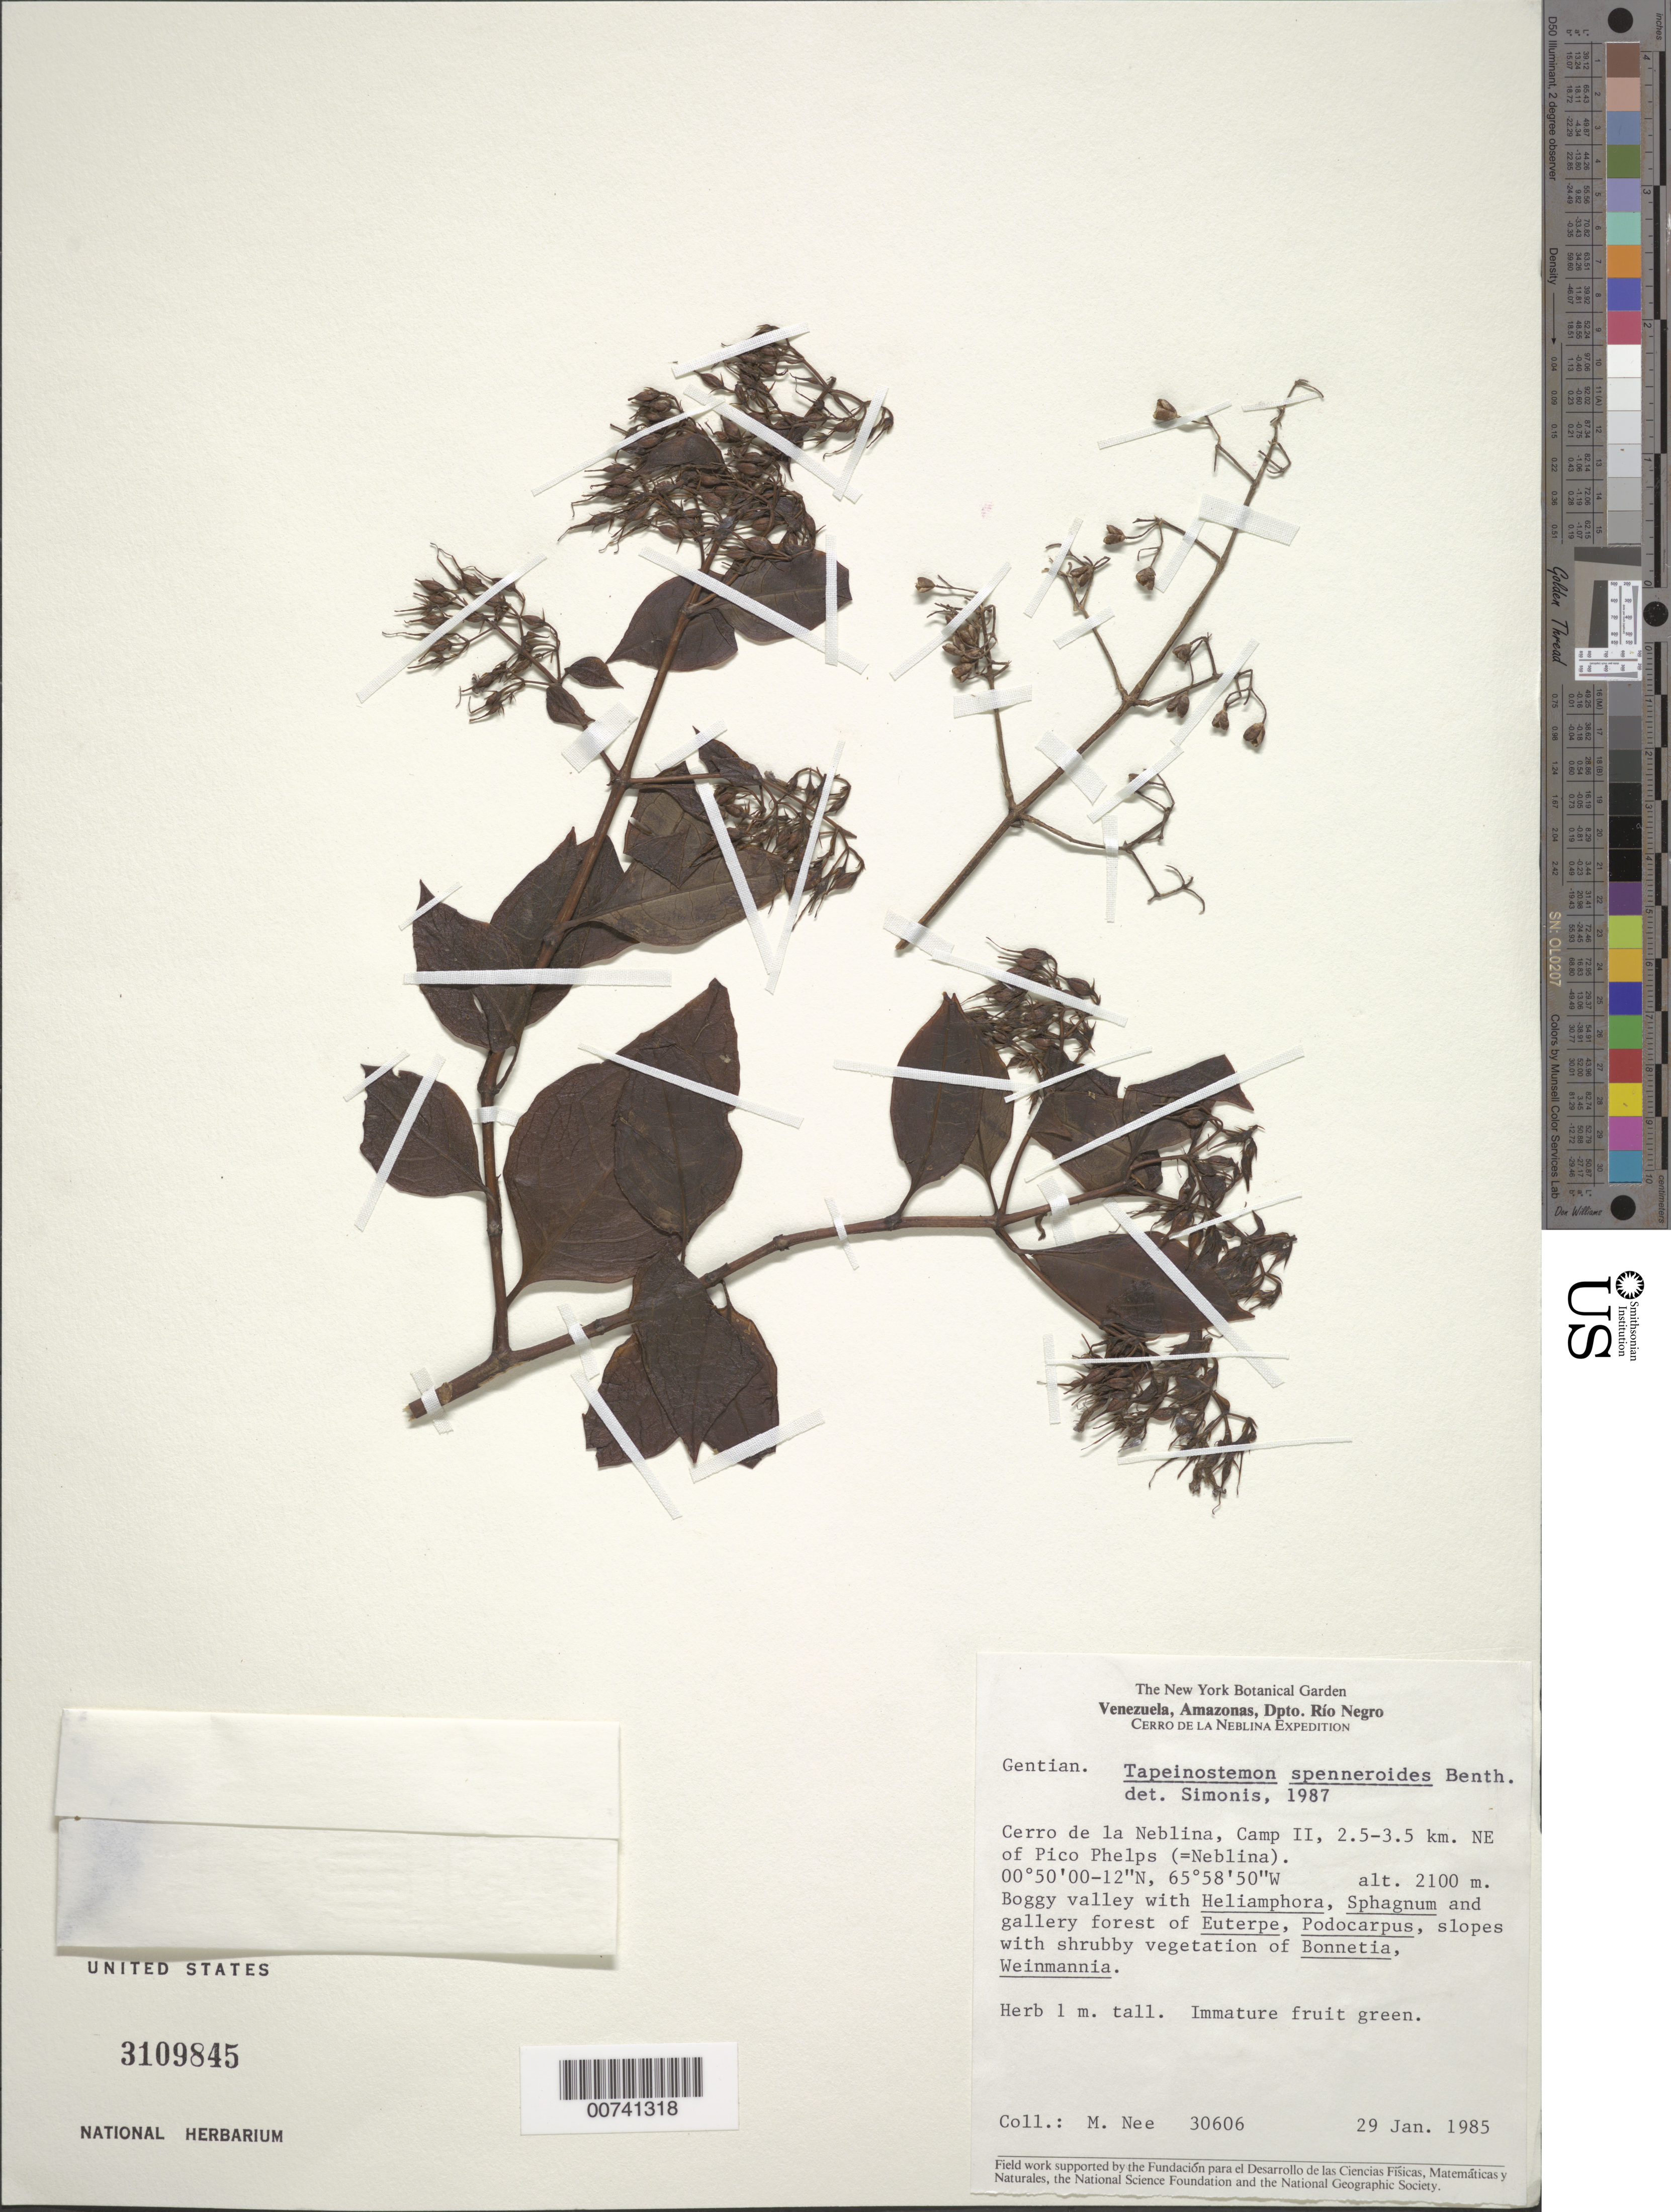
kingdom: Plantae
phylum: Tracheophyta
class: Magnoliopsida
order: Gentianales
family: Gentianaceae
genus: Tapeinostemon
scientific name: Tapeinostemon spenneroides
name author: Benth.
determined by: Simonis, J. E., (U), Nationaal Herbarium Nederland, Utrecht University branch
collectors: M. Nee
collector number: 30606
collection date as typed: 29-Jan-85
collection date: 1985-01-29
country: Venezuela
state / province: Amazonas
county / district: Río Negro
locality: Cerro de la Neblina, Camp II, 2.5-3.5 km NE Pico Phelps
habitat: Boggy valley with Heliamphora, Sphagnum and gallery forest of Euterpe, Podocarpus, slopes with shrubby vegetation of Bonnetia, Weinmannia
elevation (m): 2100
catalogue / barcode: US 3109845